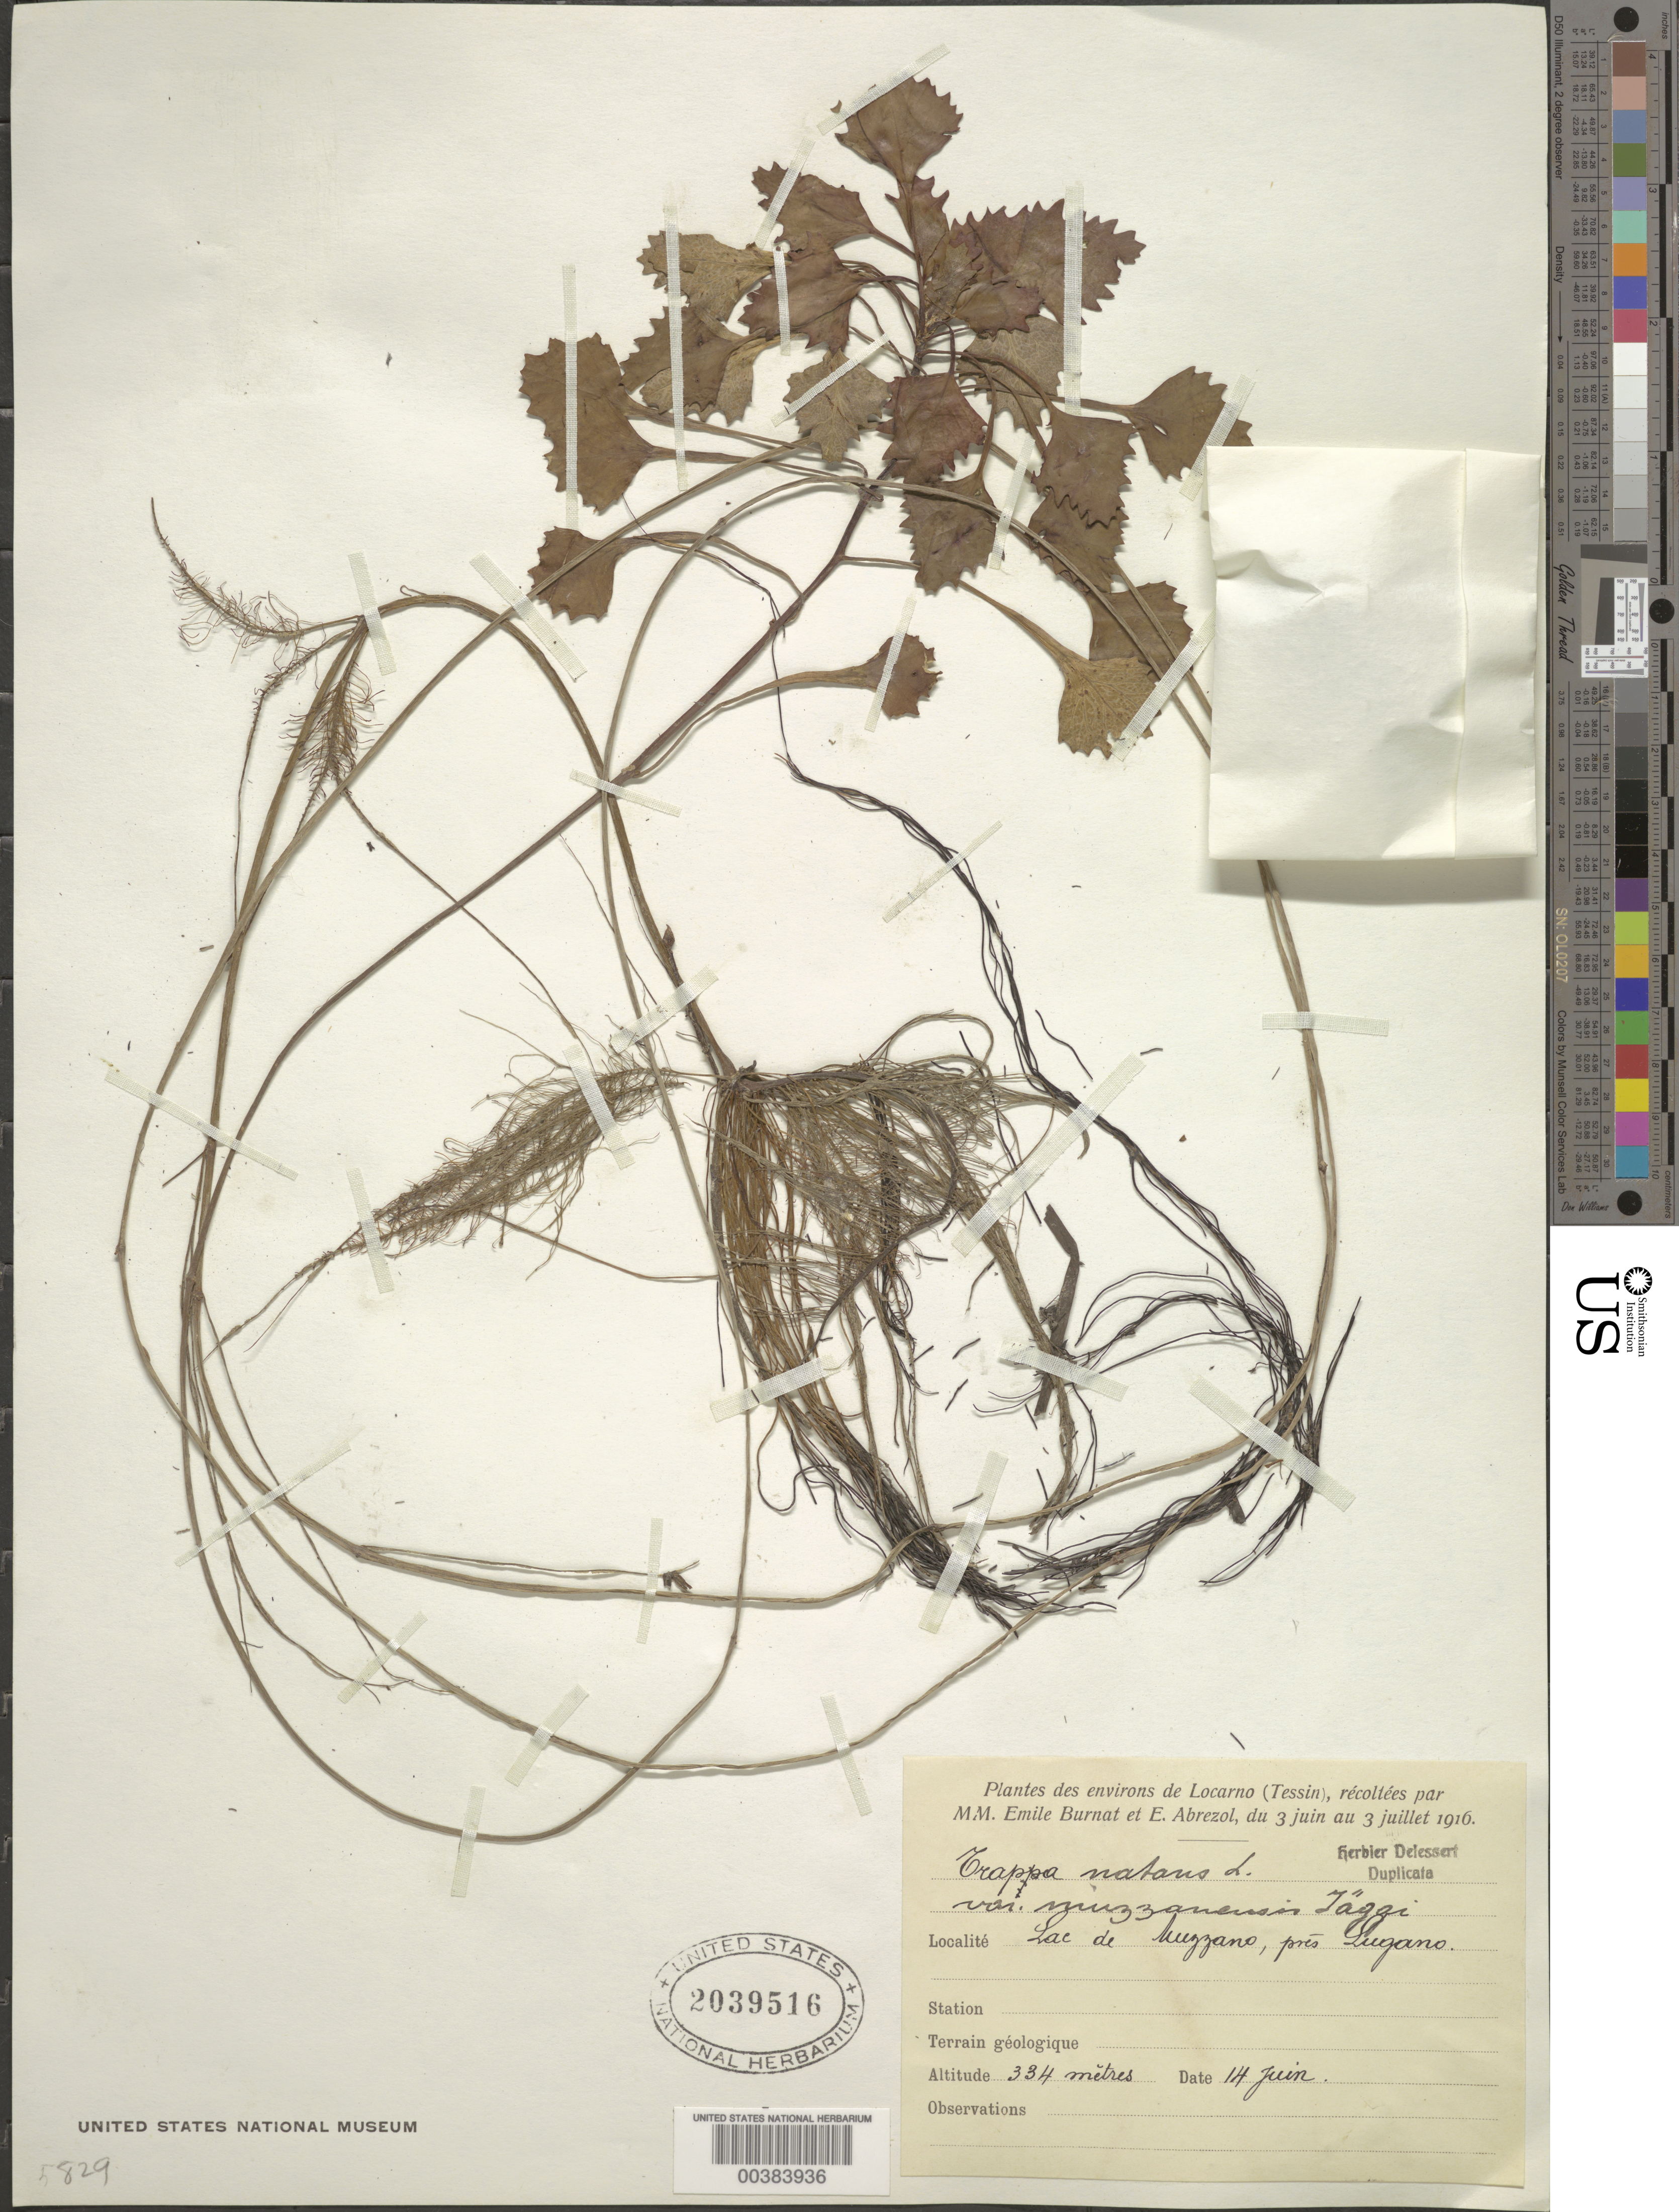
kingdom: Plantae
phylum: Tracheophyta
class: Magnoliopsida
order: Myrtales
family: Lythraceae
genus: Trapa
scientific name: Trapa natans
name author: L.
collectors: E. Burnat & E. Abrezol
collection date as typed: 14 Jun 1916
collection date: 1916-06-14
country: Switzerland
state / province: Ticino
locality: Lac de muzzano, pres lugano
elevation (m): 334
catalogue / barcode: US 2039516